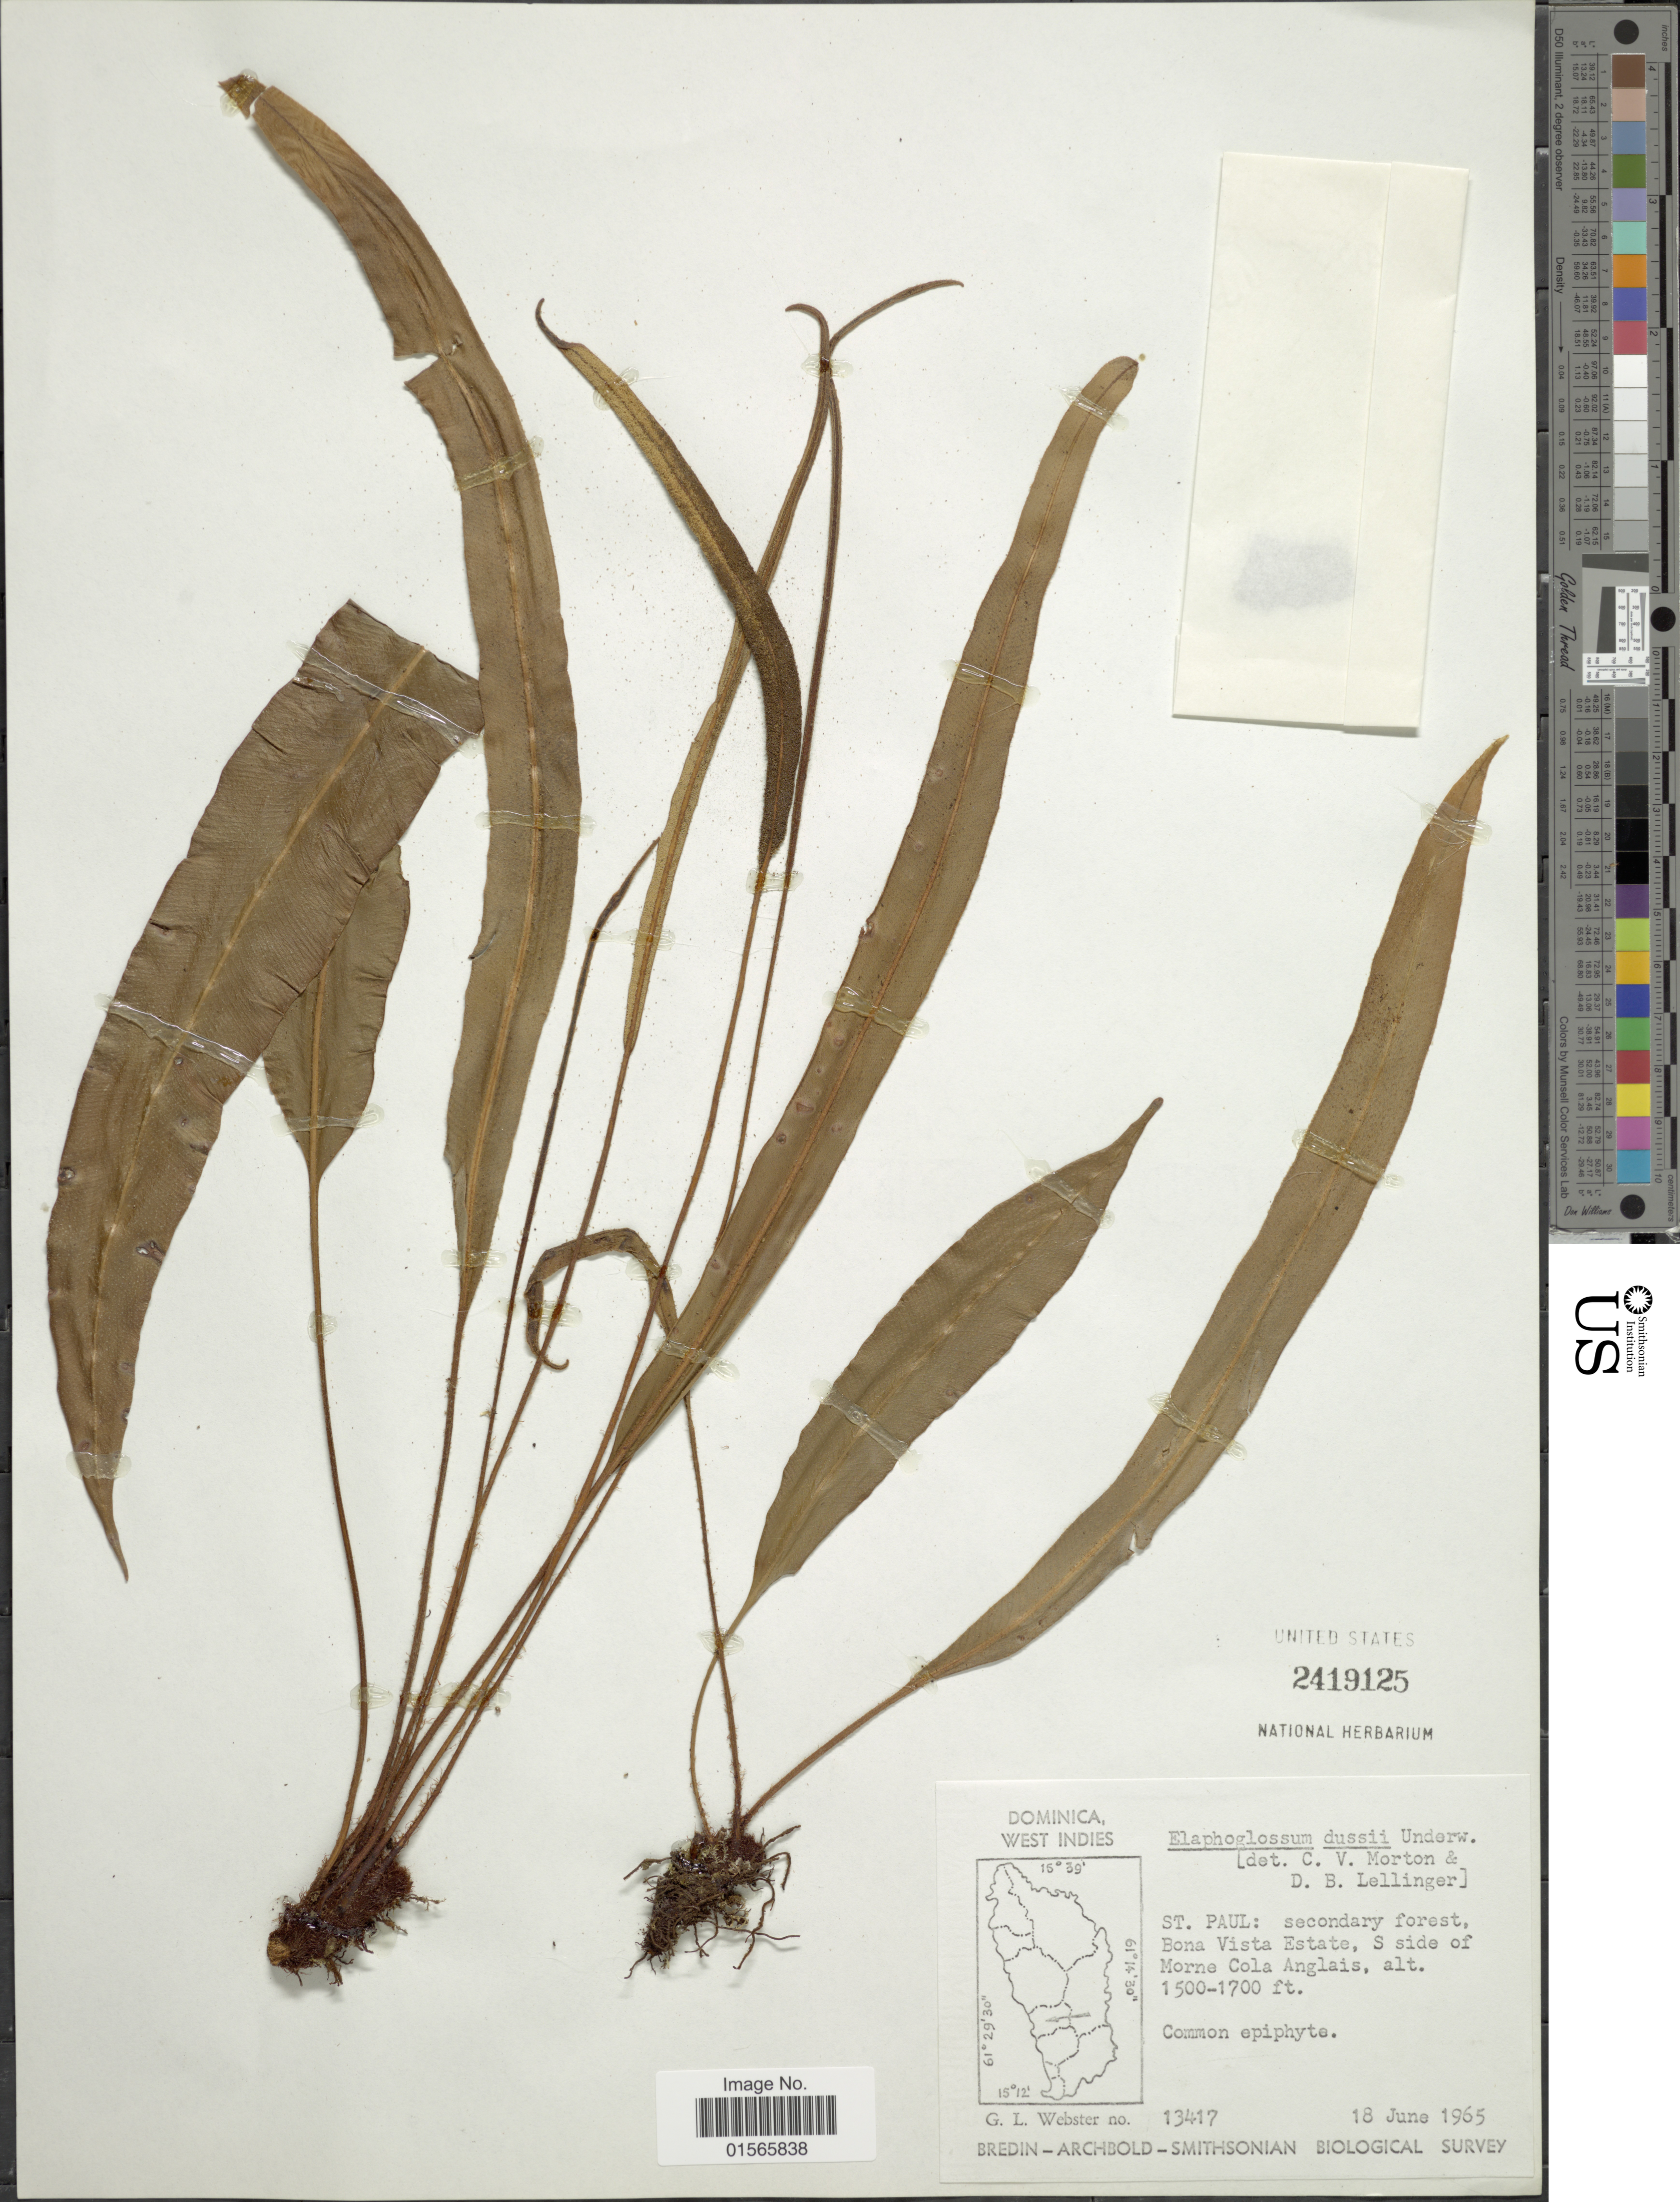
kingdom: Plantae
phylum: Tracheophyta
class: Polypodiopsida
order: Polypodiales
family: Dryopteridaceae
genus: Elaphoglossum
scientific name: Elaphoglossum petiolatum var. dussii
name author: (Underw. ex Maxon) Proctor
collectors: G. L. Webster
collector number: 13417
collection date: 1965-06-18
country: Dominica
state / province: St. Paul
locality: St. Paul: secondary forest, Bona Vista Estate, S side of Morne Cola Anglais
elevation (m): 457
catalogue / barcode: US 2419125